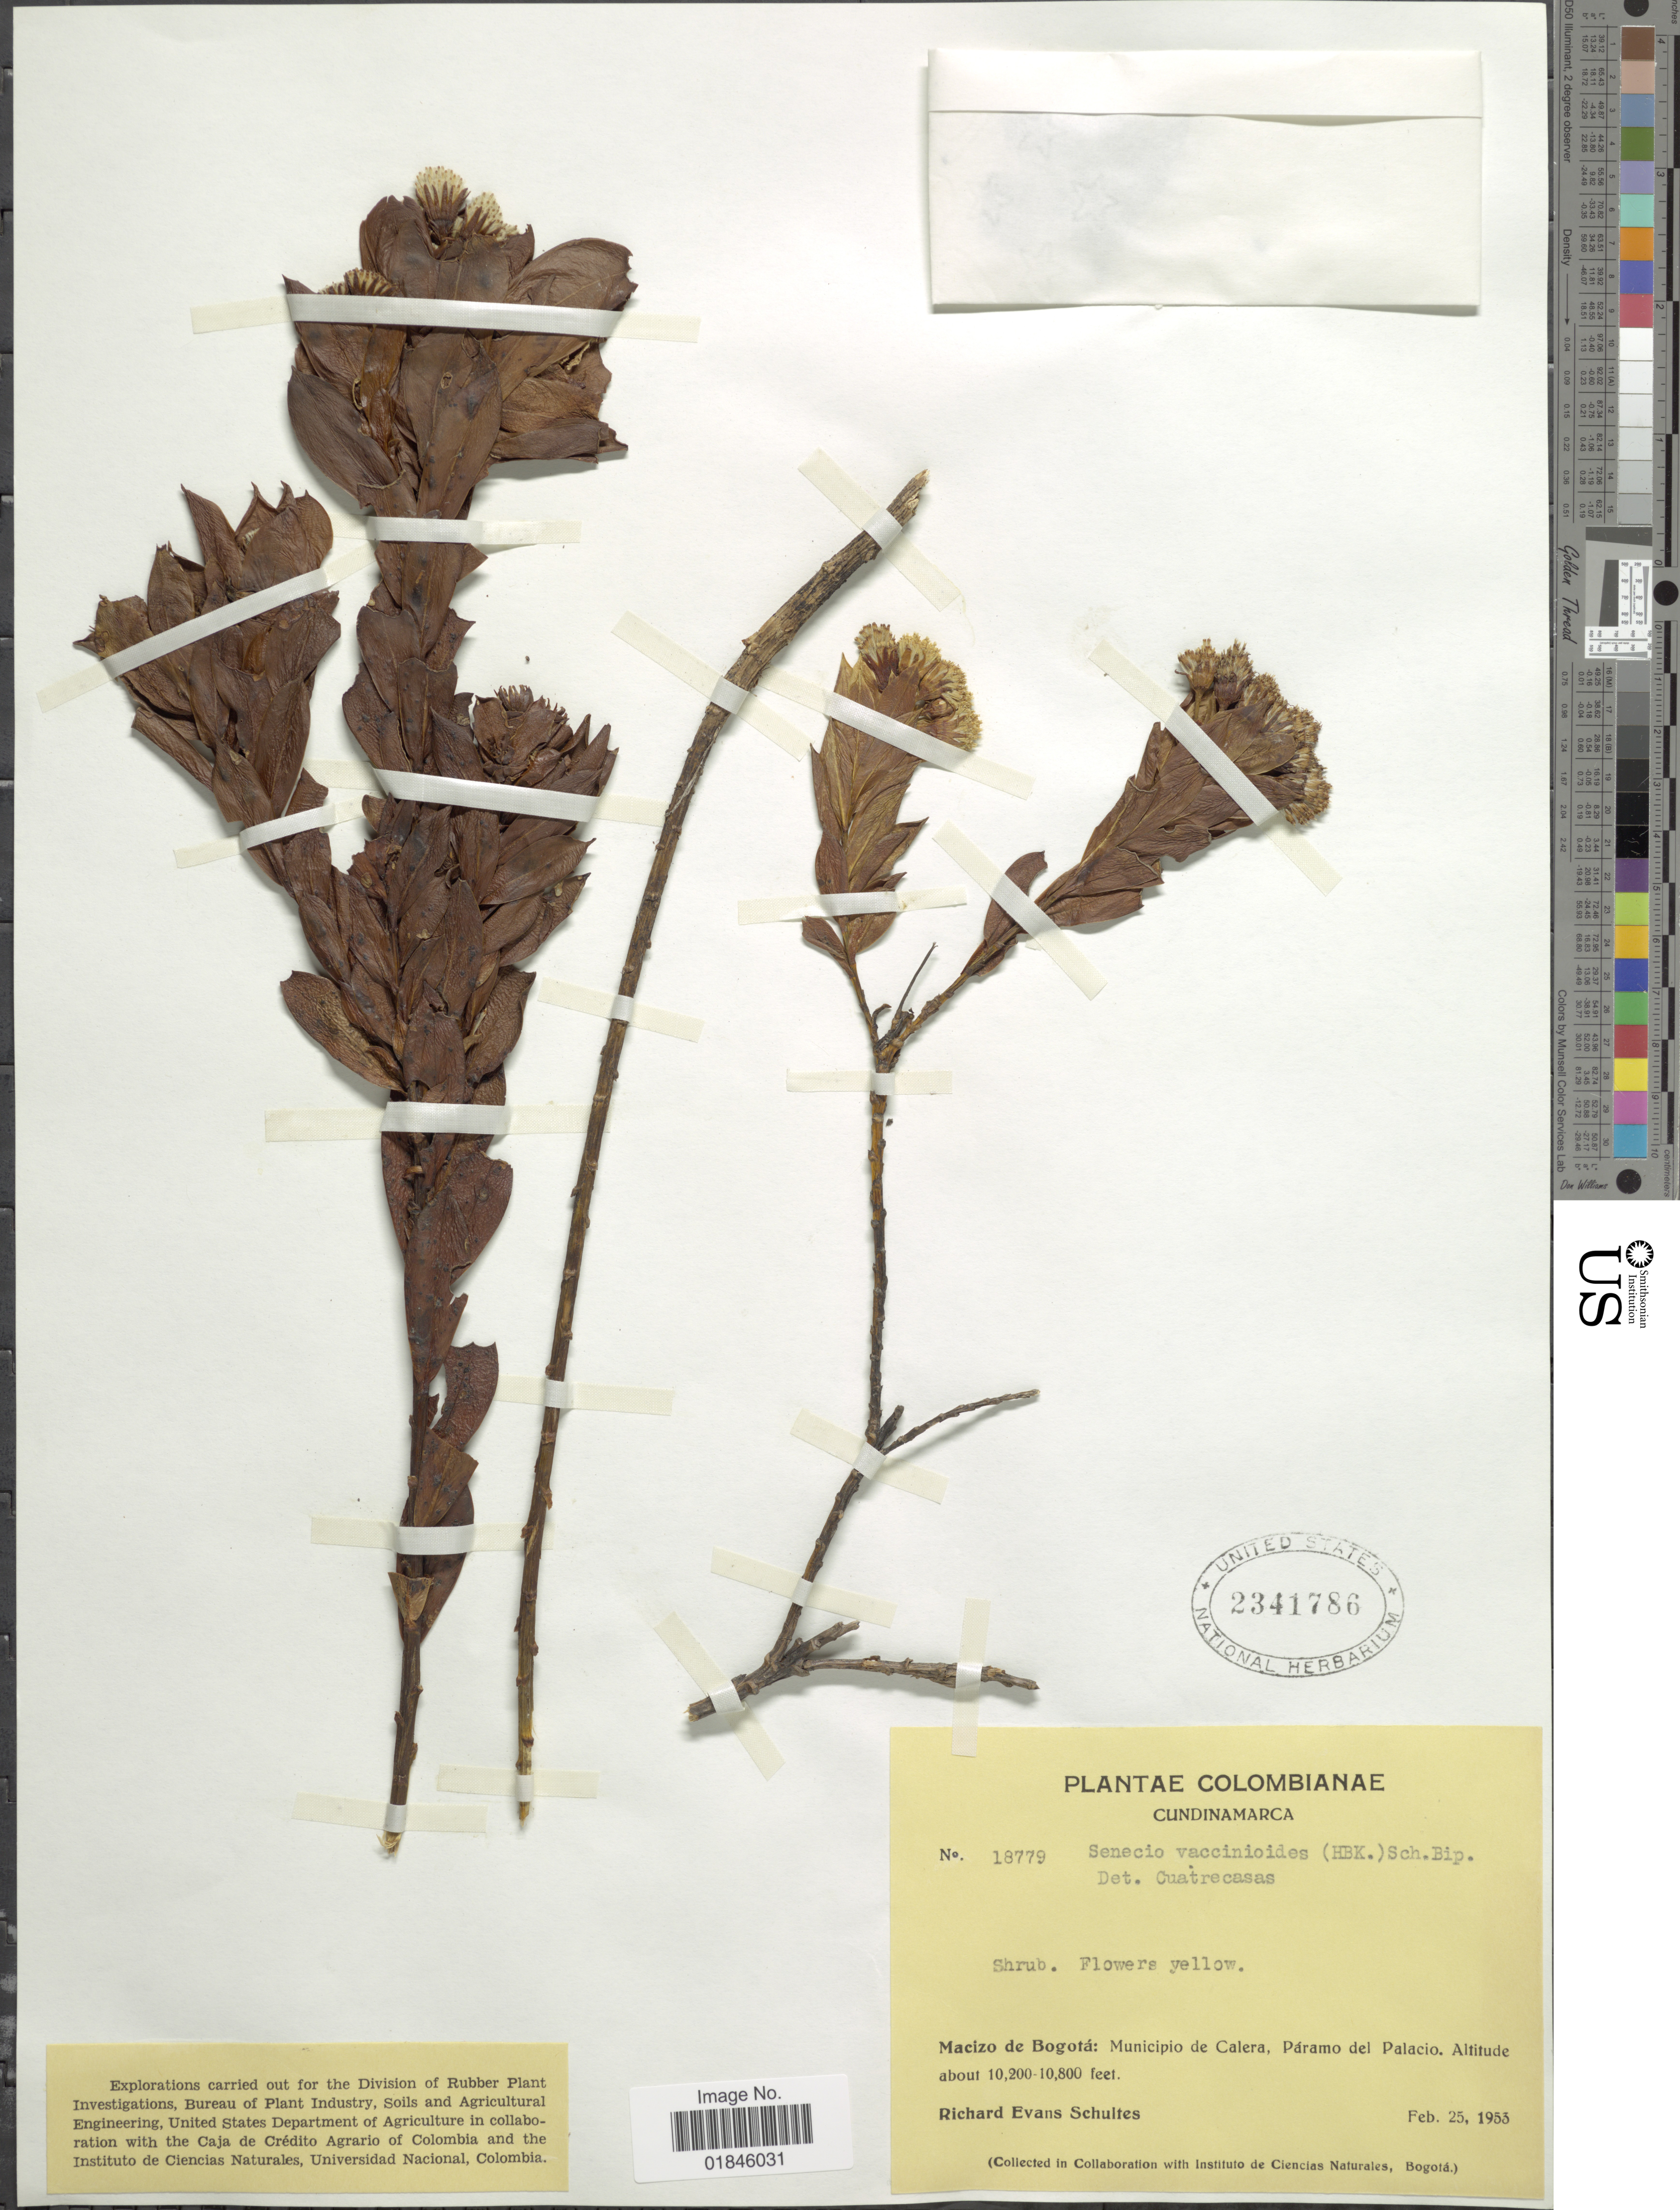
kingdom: Plantae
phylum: Tracheophyta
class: Magnoliopsida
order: Asterales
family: Asteraceae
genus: Pentacalia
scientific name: Pentacalia vaccinioides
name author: (Kunth) Cuatrec.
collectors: R. E. Schultes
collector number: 18779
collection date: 1953-02-25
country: Colombia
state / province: Cundinamarca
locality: Macizo de Bogotá: Municipio de Calera, Páramo del Palacio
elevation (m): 3109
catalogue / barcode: US 2341786